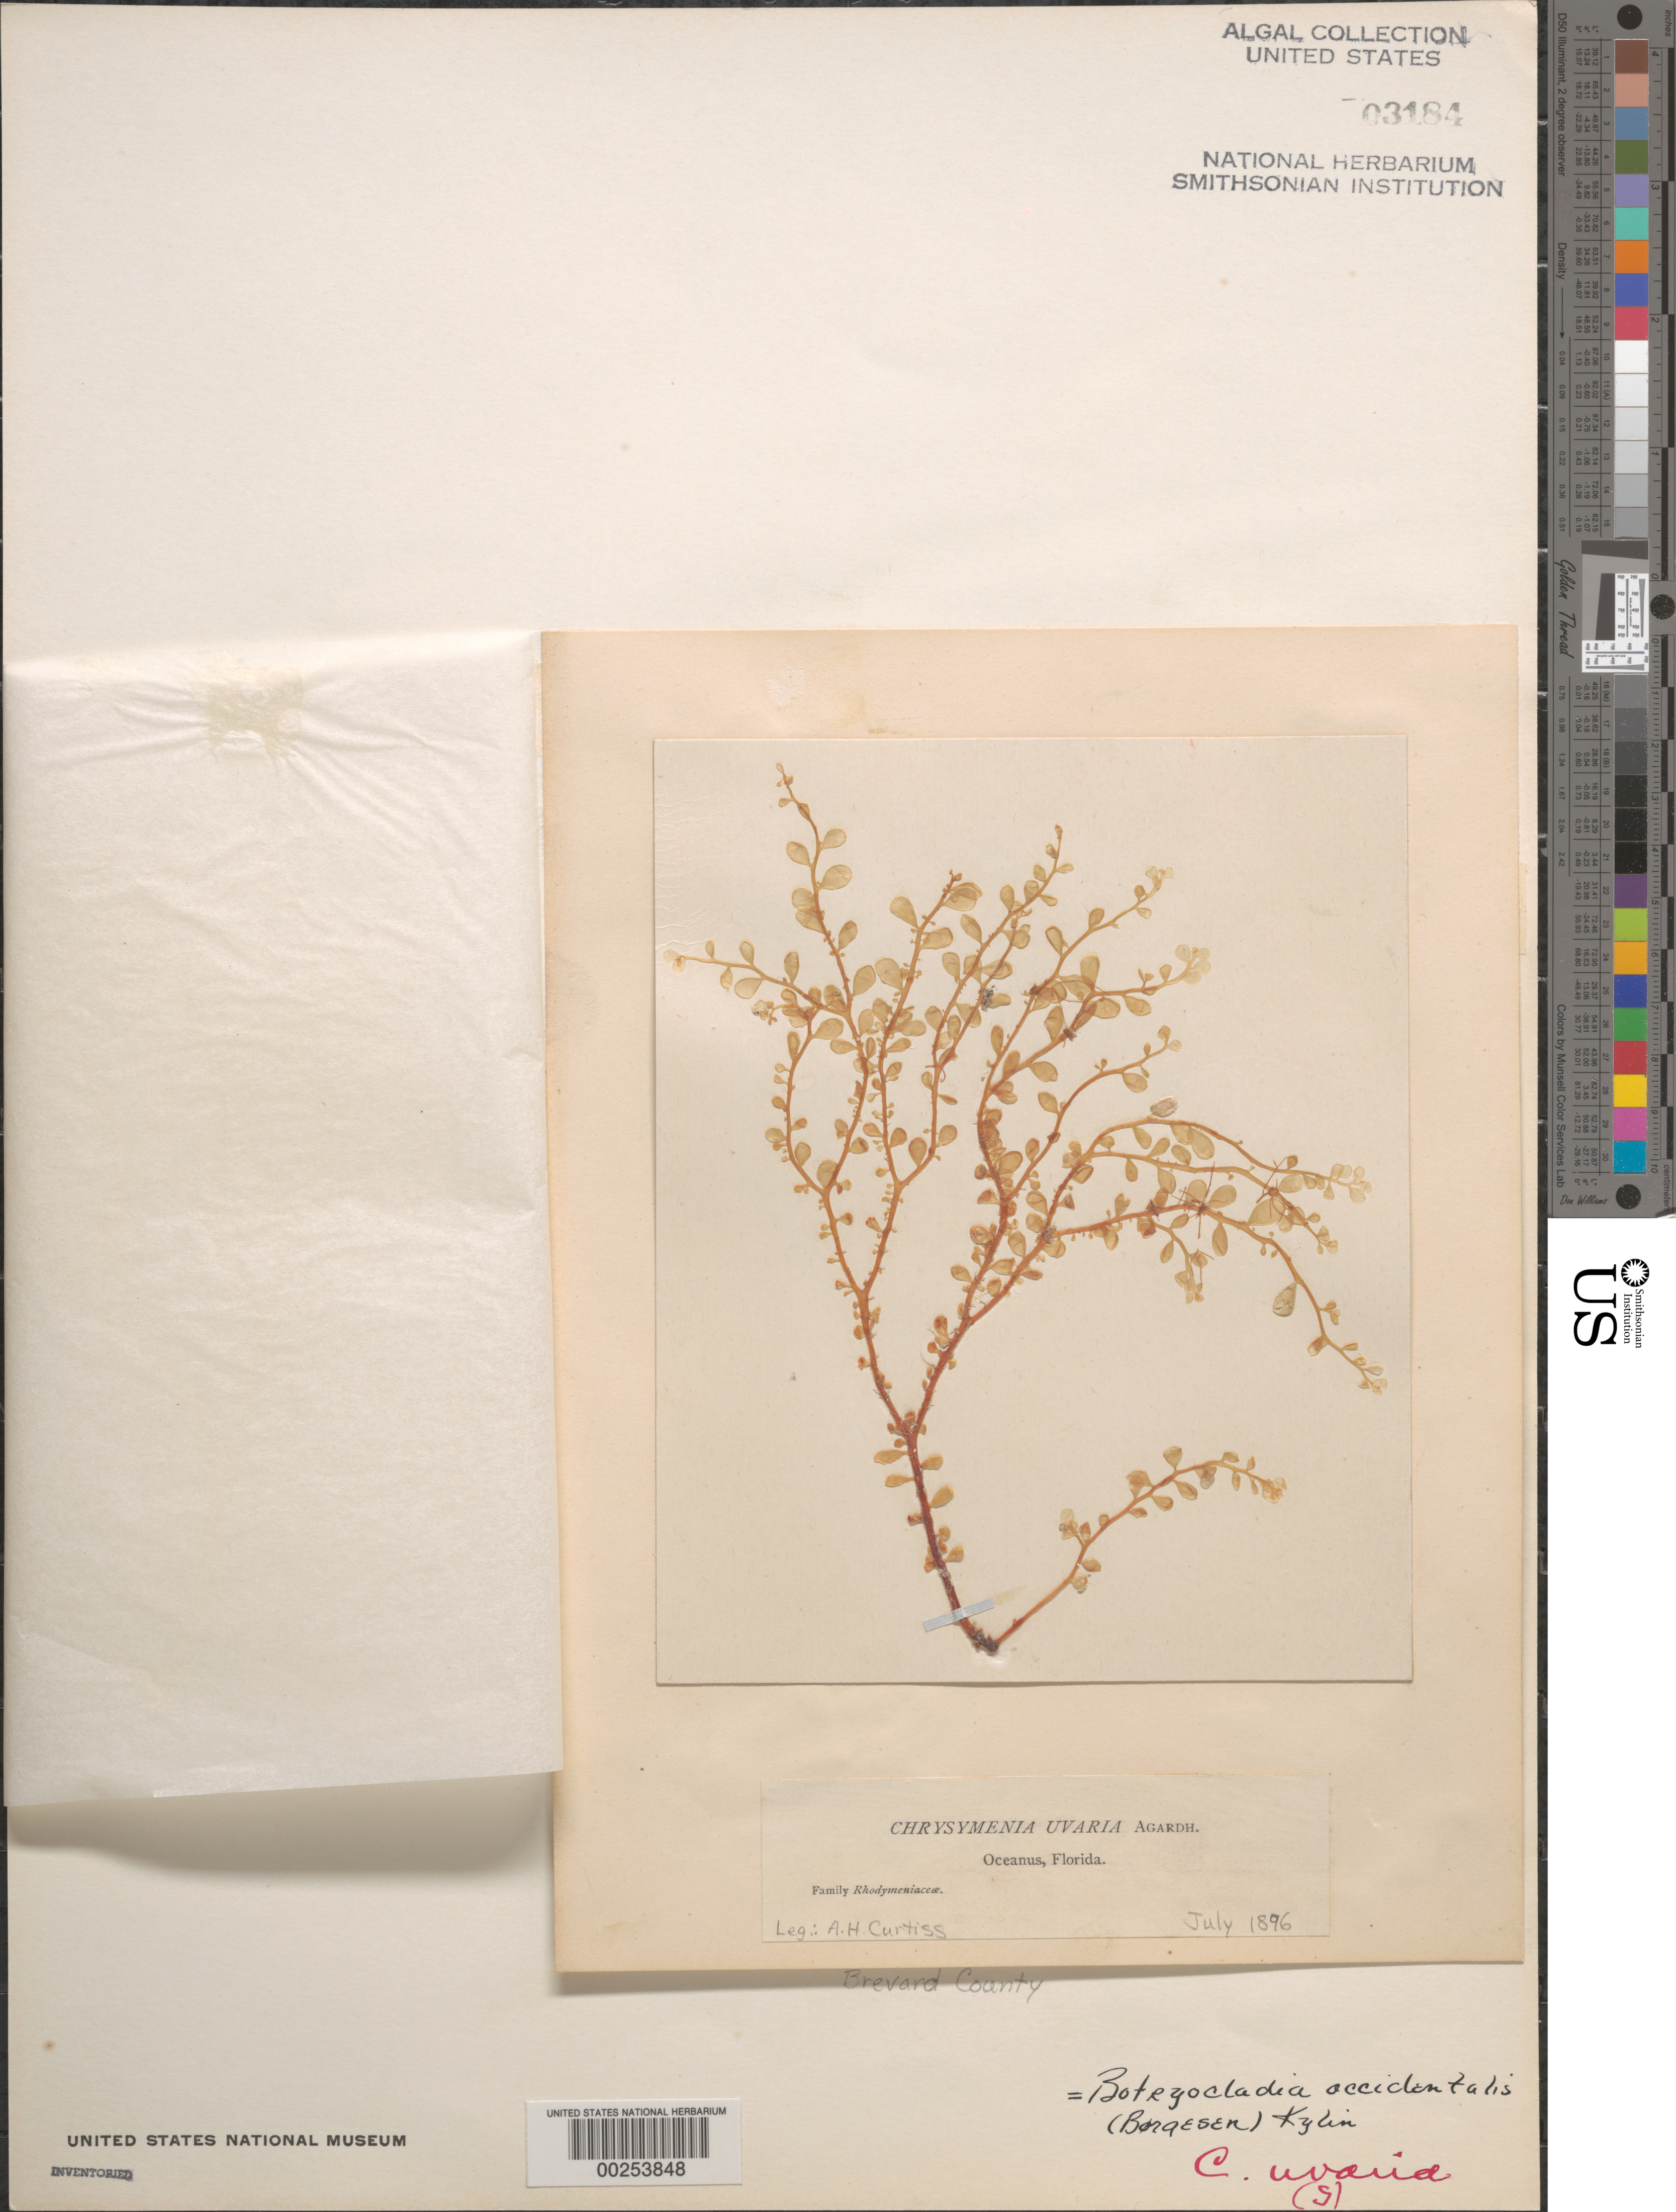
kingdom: Plantae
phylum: Rhodophyta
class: Florideophyceae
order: Rhodymeniales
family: Rhodymeniaceae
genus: Botryocladia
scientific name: Botryocladia occidentalis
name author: (Børgesen) Kylin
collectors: A. H. Curtiss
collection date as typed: Jul 1896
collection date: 1896-07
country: United States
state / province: Florida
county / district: Brevard County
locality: Oceanus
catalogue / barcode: US 3184